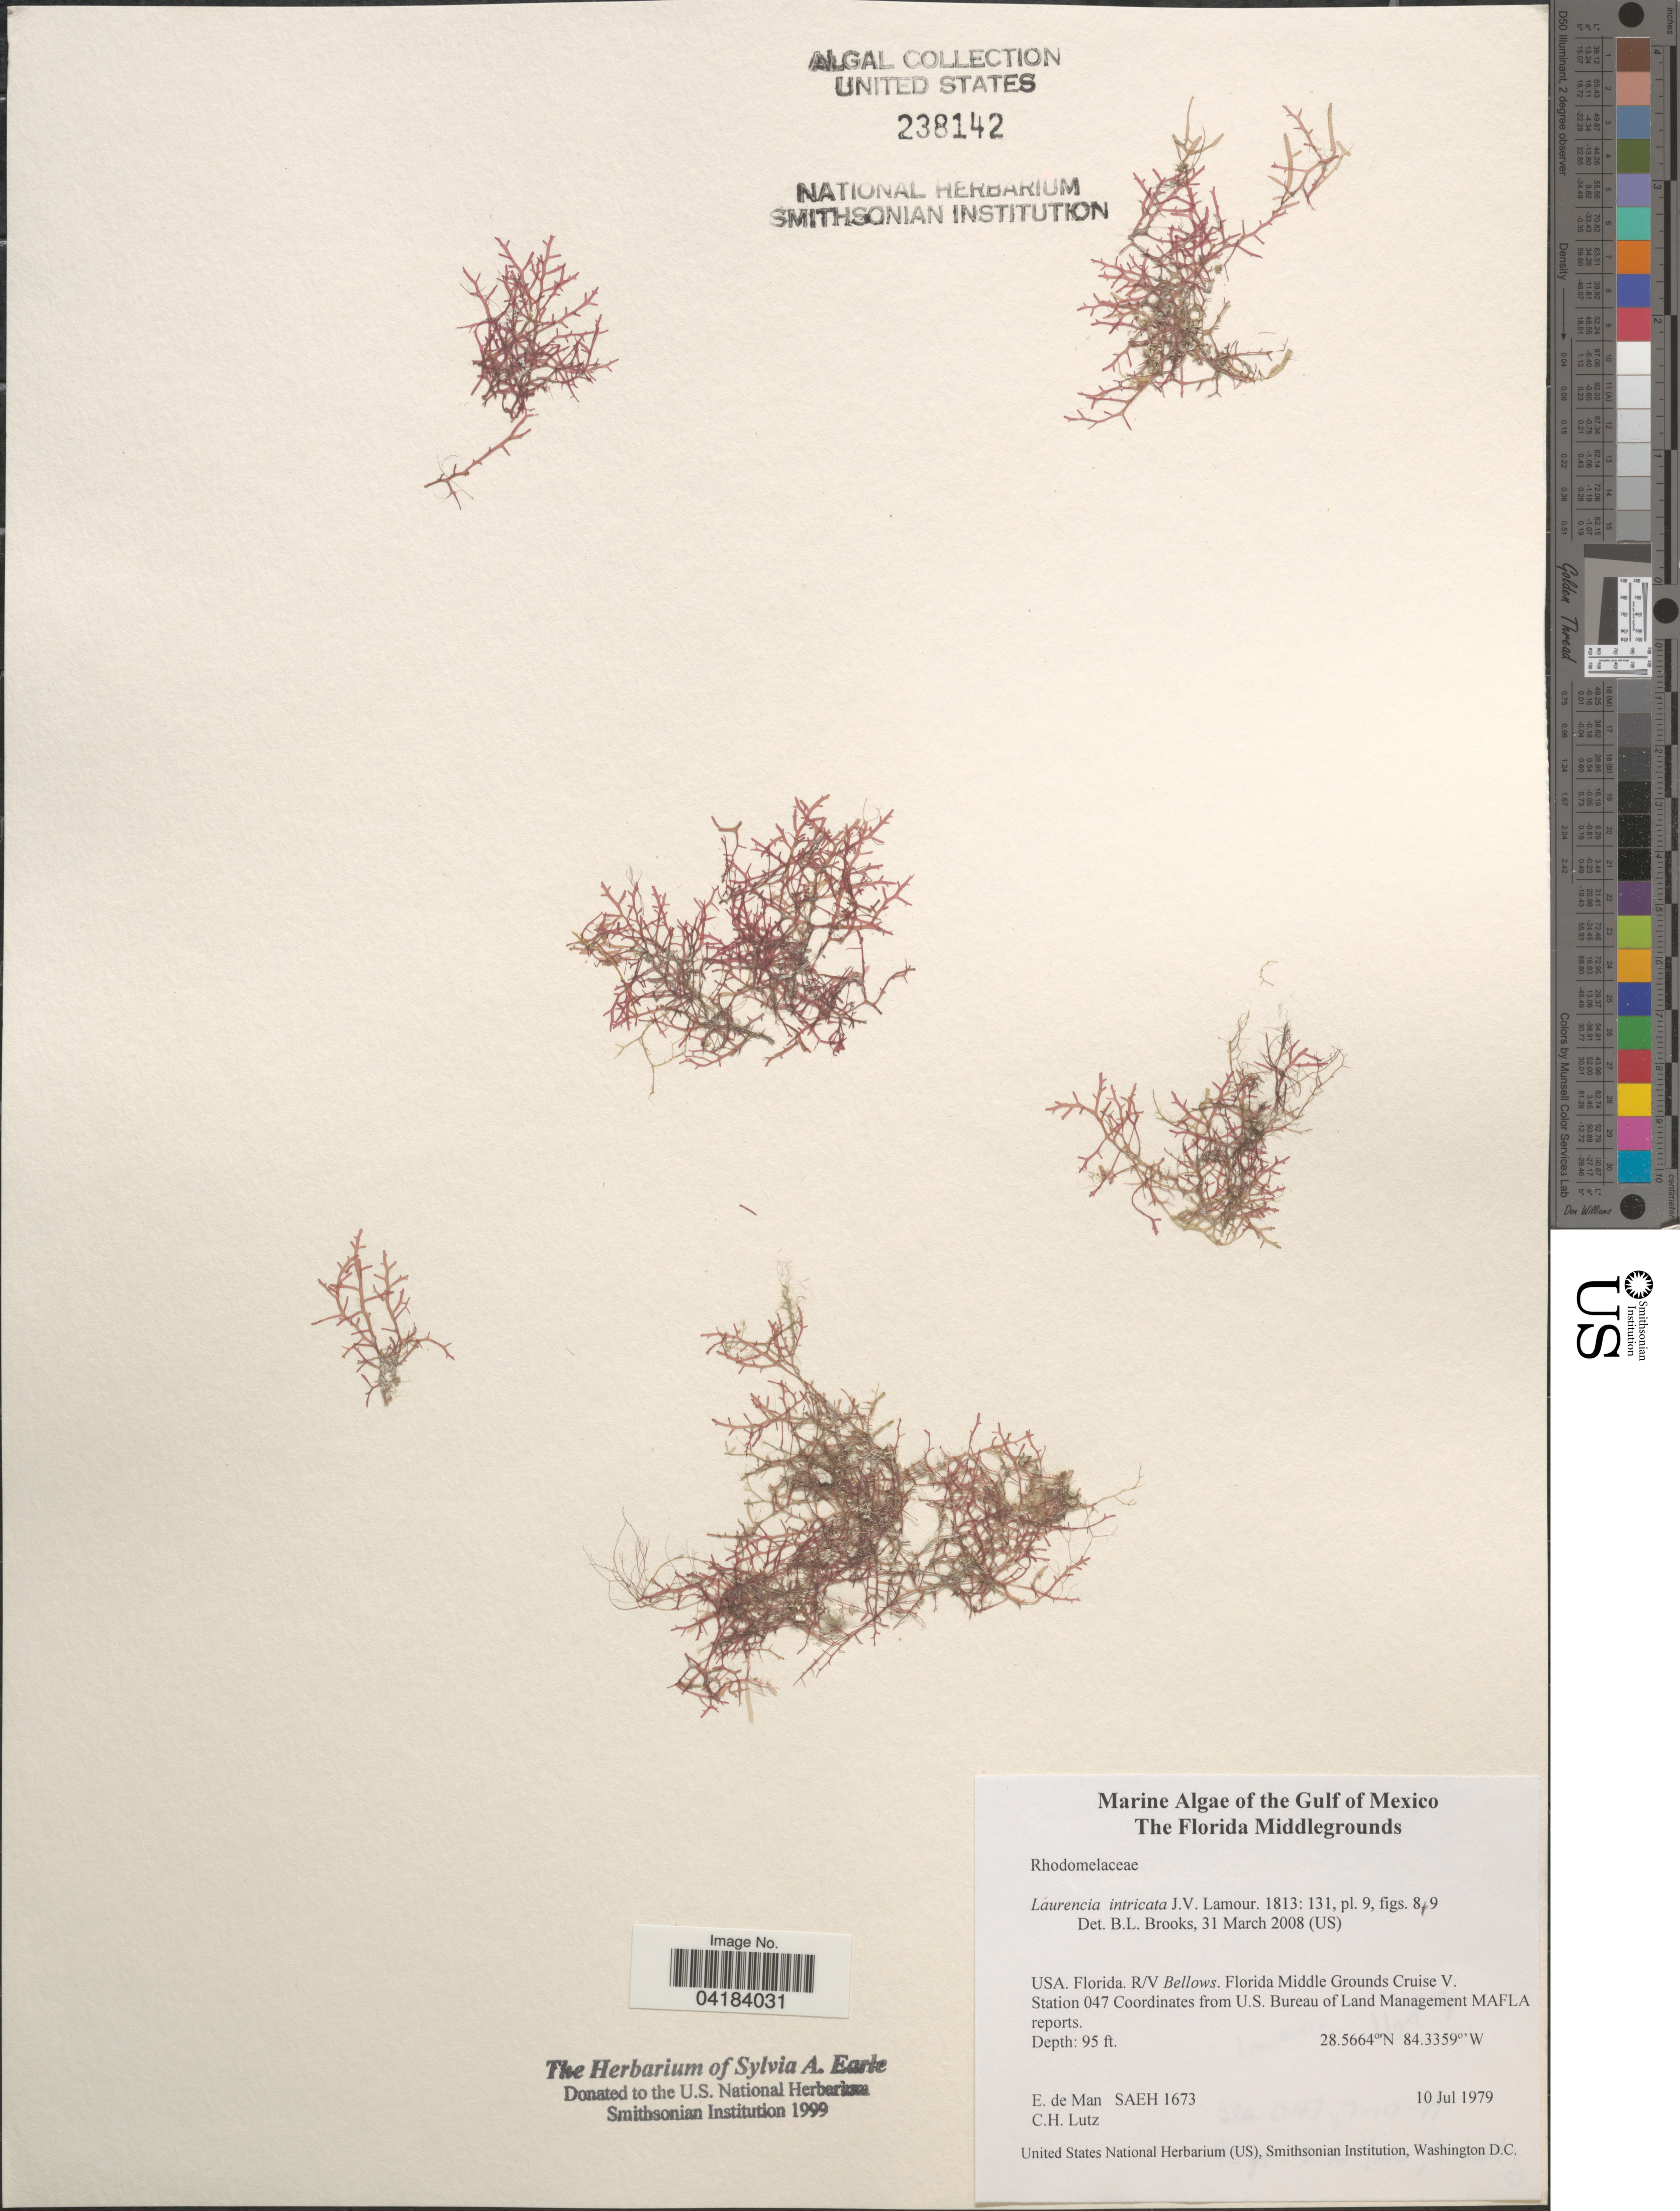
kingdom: Plantae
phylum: Rhodophyta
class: Florideophyceae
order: Ceramiales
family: Rhodomelaceae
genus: Laurencia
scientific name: Laurencia intricata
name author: J.V.Lamouroux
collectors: E. de Man & C. Lutz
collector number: SAEH1673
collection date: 1979-07-10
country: United States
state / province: Florida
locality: The Gulf of Mexico. The Florida Middlegrounds. R/V Bellows. Florida Middle Grounds Cruise V. Station 047.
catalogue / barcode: US 238142